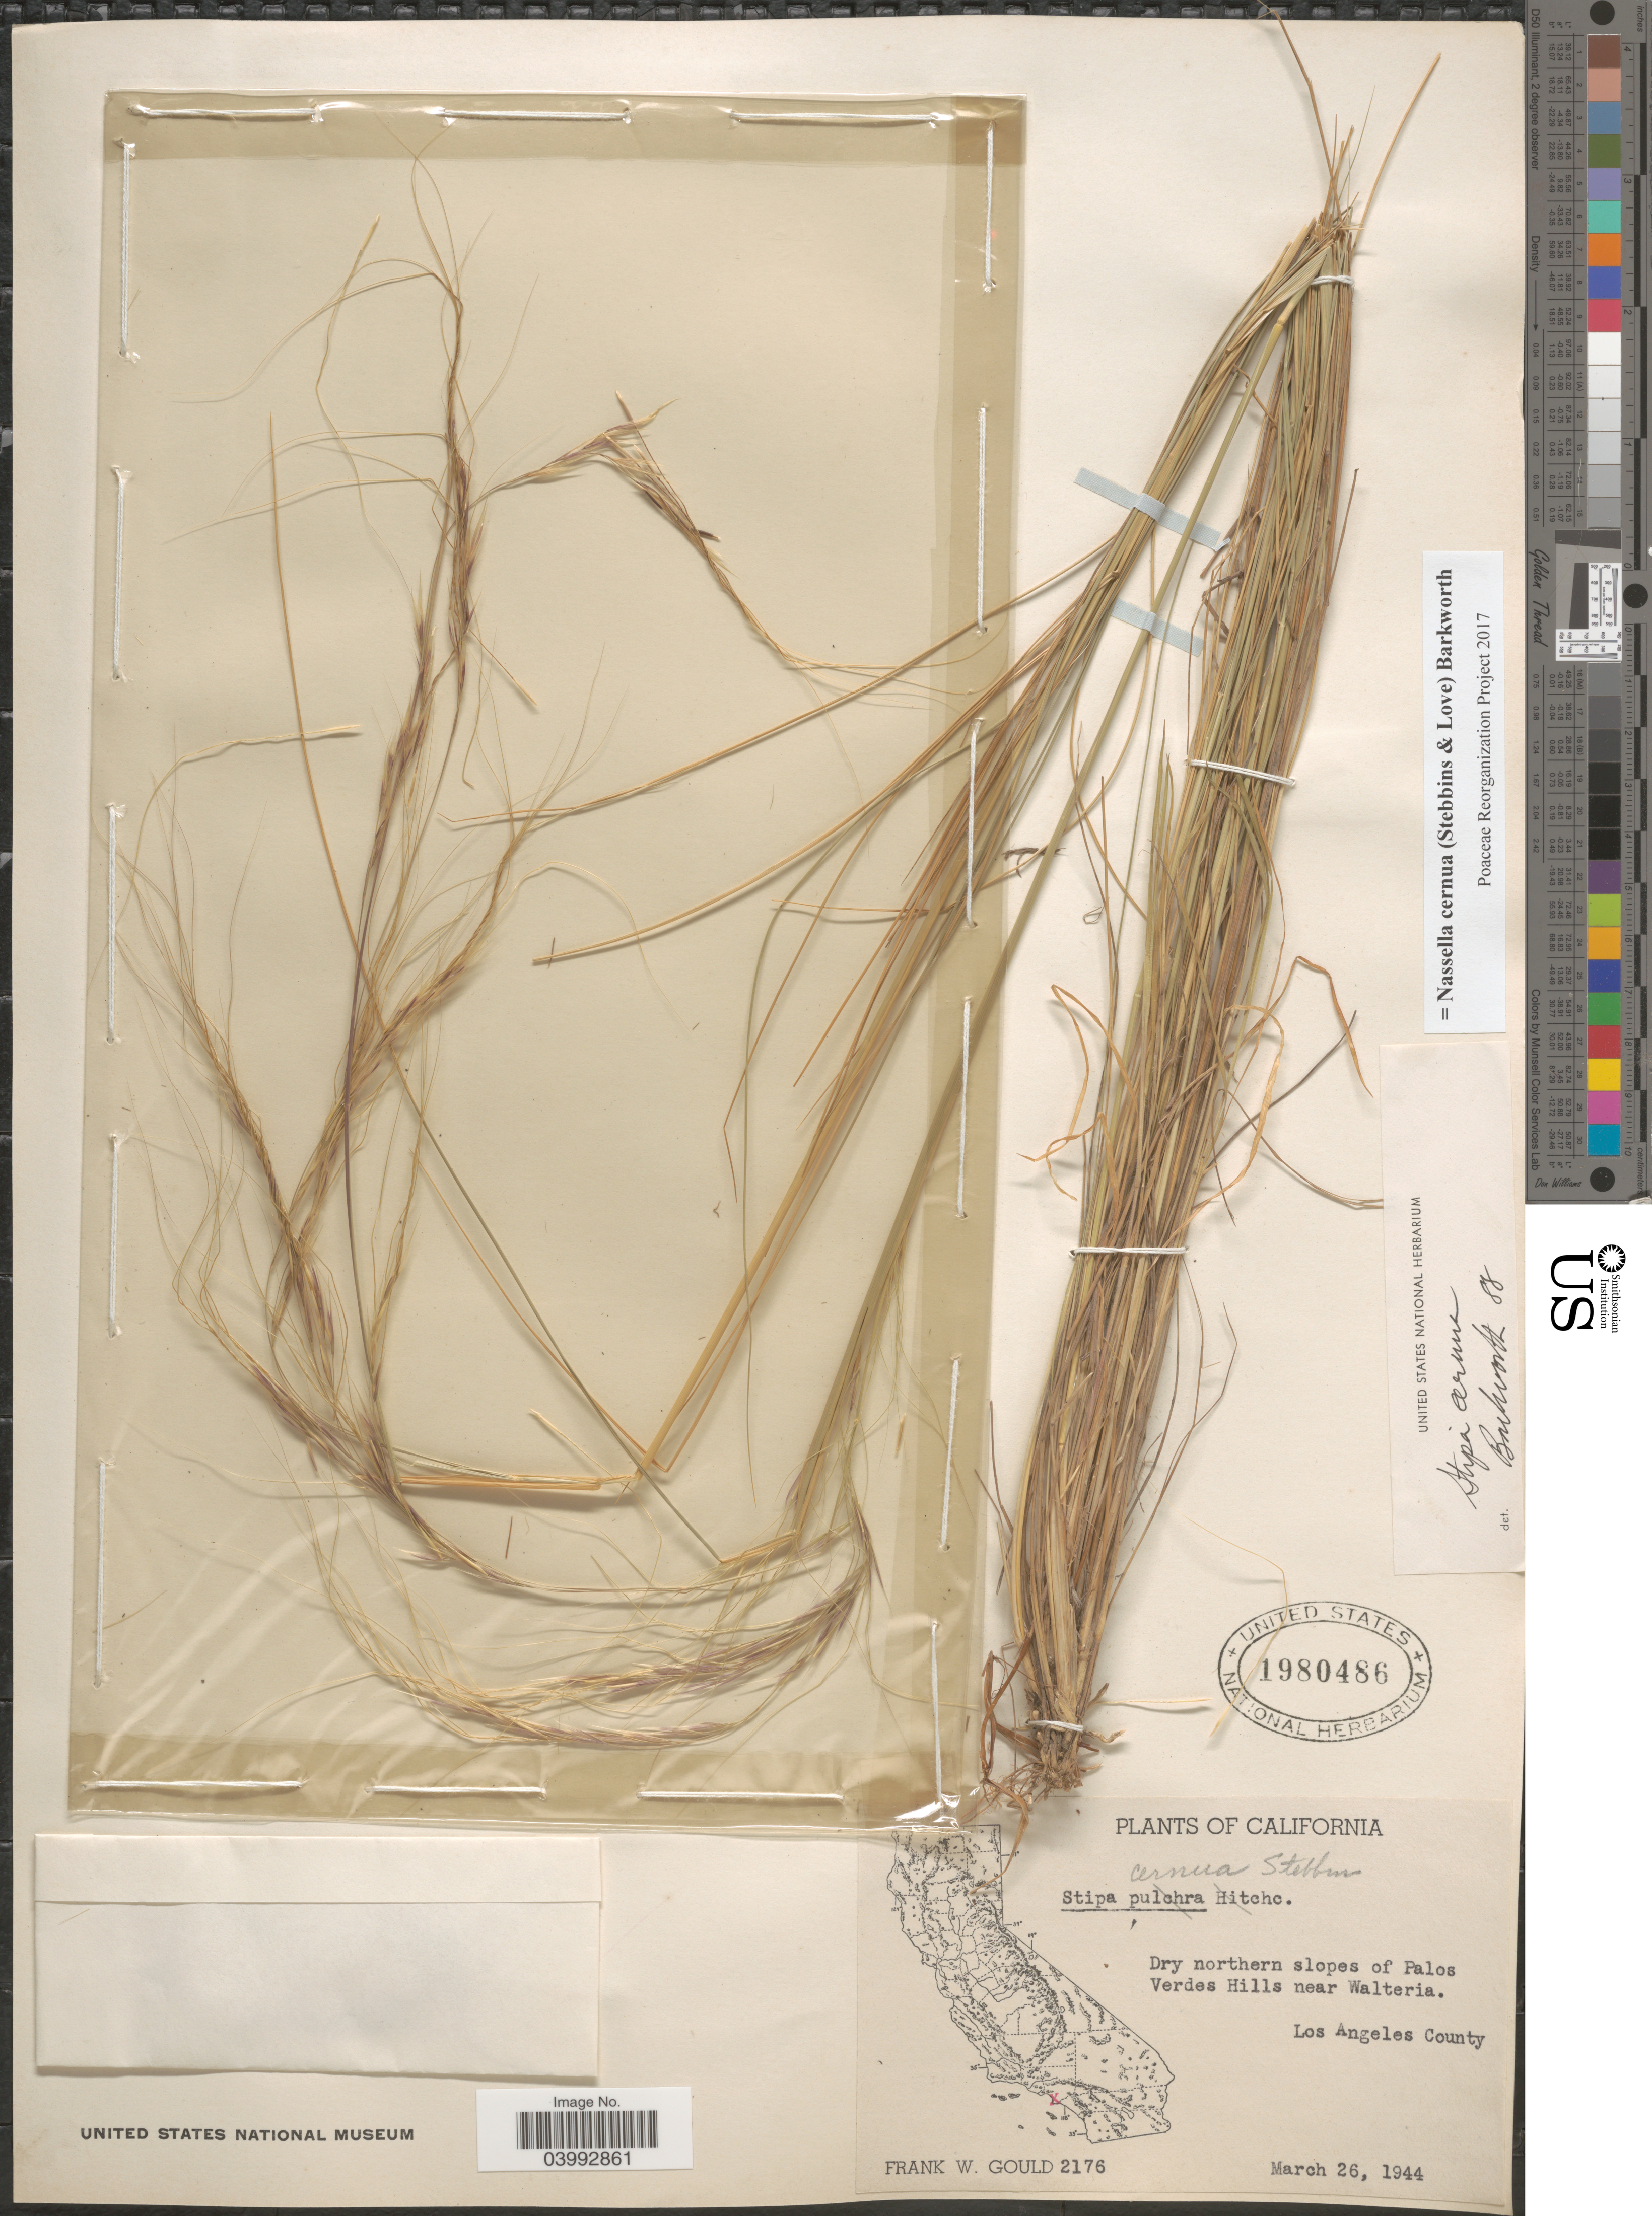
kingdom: Plantae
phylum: Tracheophyta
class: Liliopsida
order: Poales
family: Poaceae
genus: Nassella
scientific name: Nassella cernua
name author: (Stebbins & Love) Barkworth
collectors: F. W. Gould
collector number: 2176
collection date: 1944-03-26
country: United States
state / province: California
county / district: Los Angeles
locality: Dry northern slopes of Palos Verdes Hills near Walteria. Los Angeles County.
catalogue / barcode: US 1980486